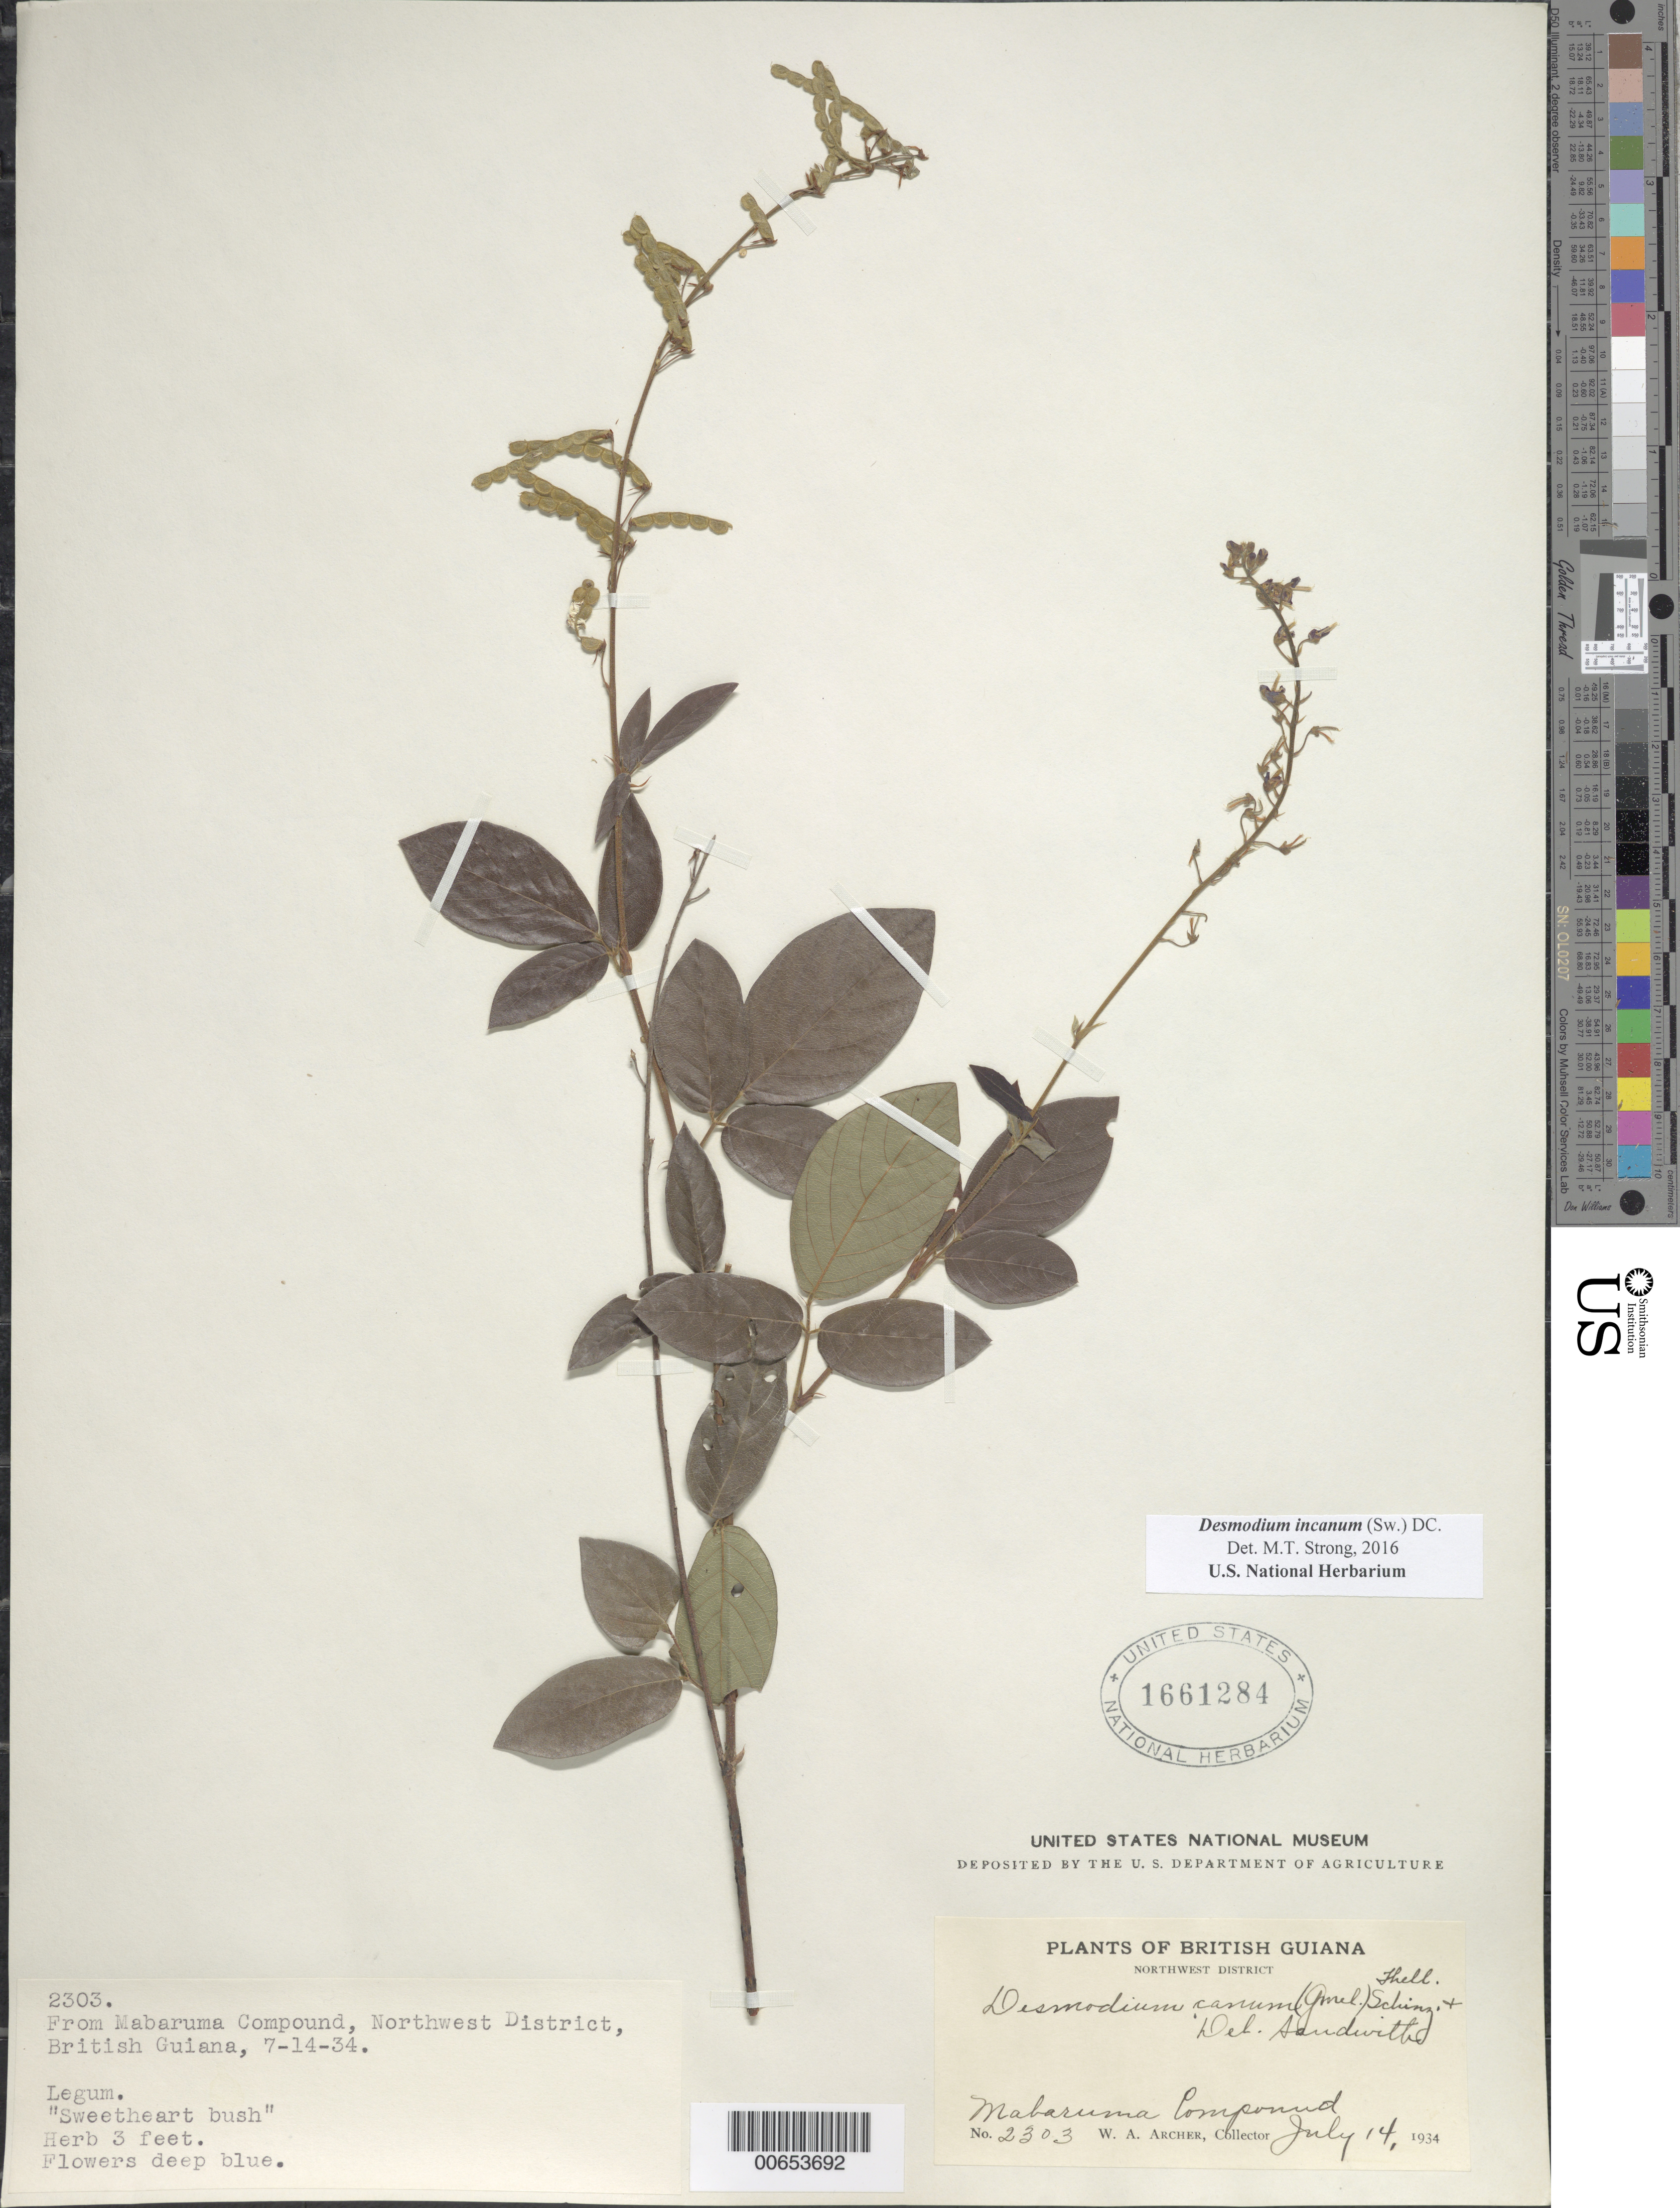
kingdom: Plantae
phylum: Tracheophyta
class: Magnoliopsida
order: Fabales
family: Fabaceae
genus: Desmodium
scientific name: Desmodium incanum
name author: (Sw.) DC.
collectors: W. A. Archer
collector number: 2303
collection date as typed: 14-Jul-34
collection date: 1934-07-14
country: Guyana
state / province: Barima-Waini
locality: Mabaruma Compound, NW Dist.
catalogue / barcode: US 1661284